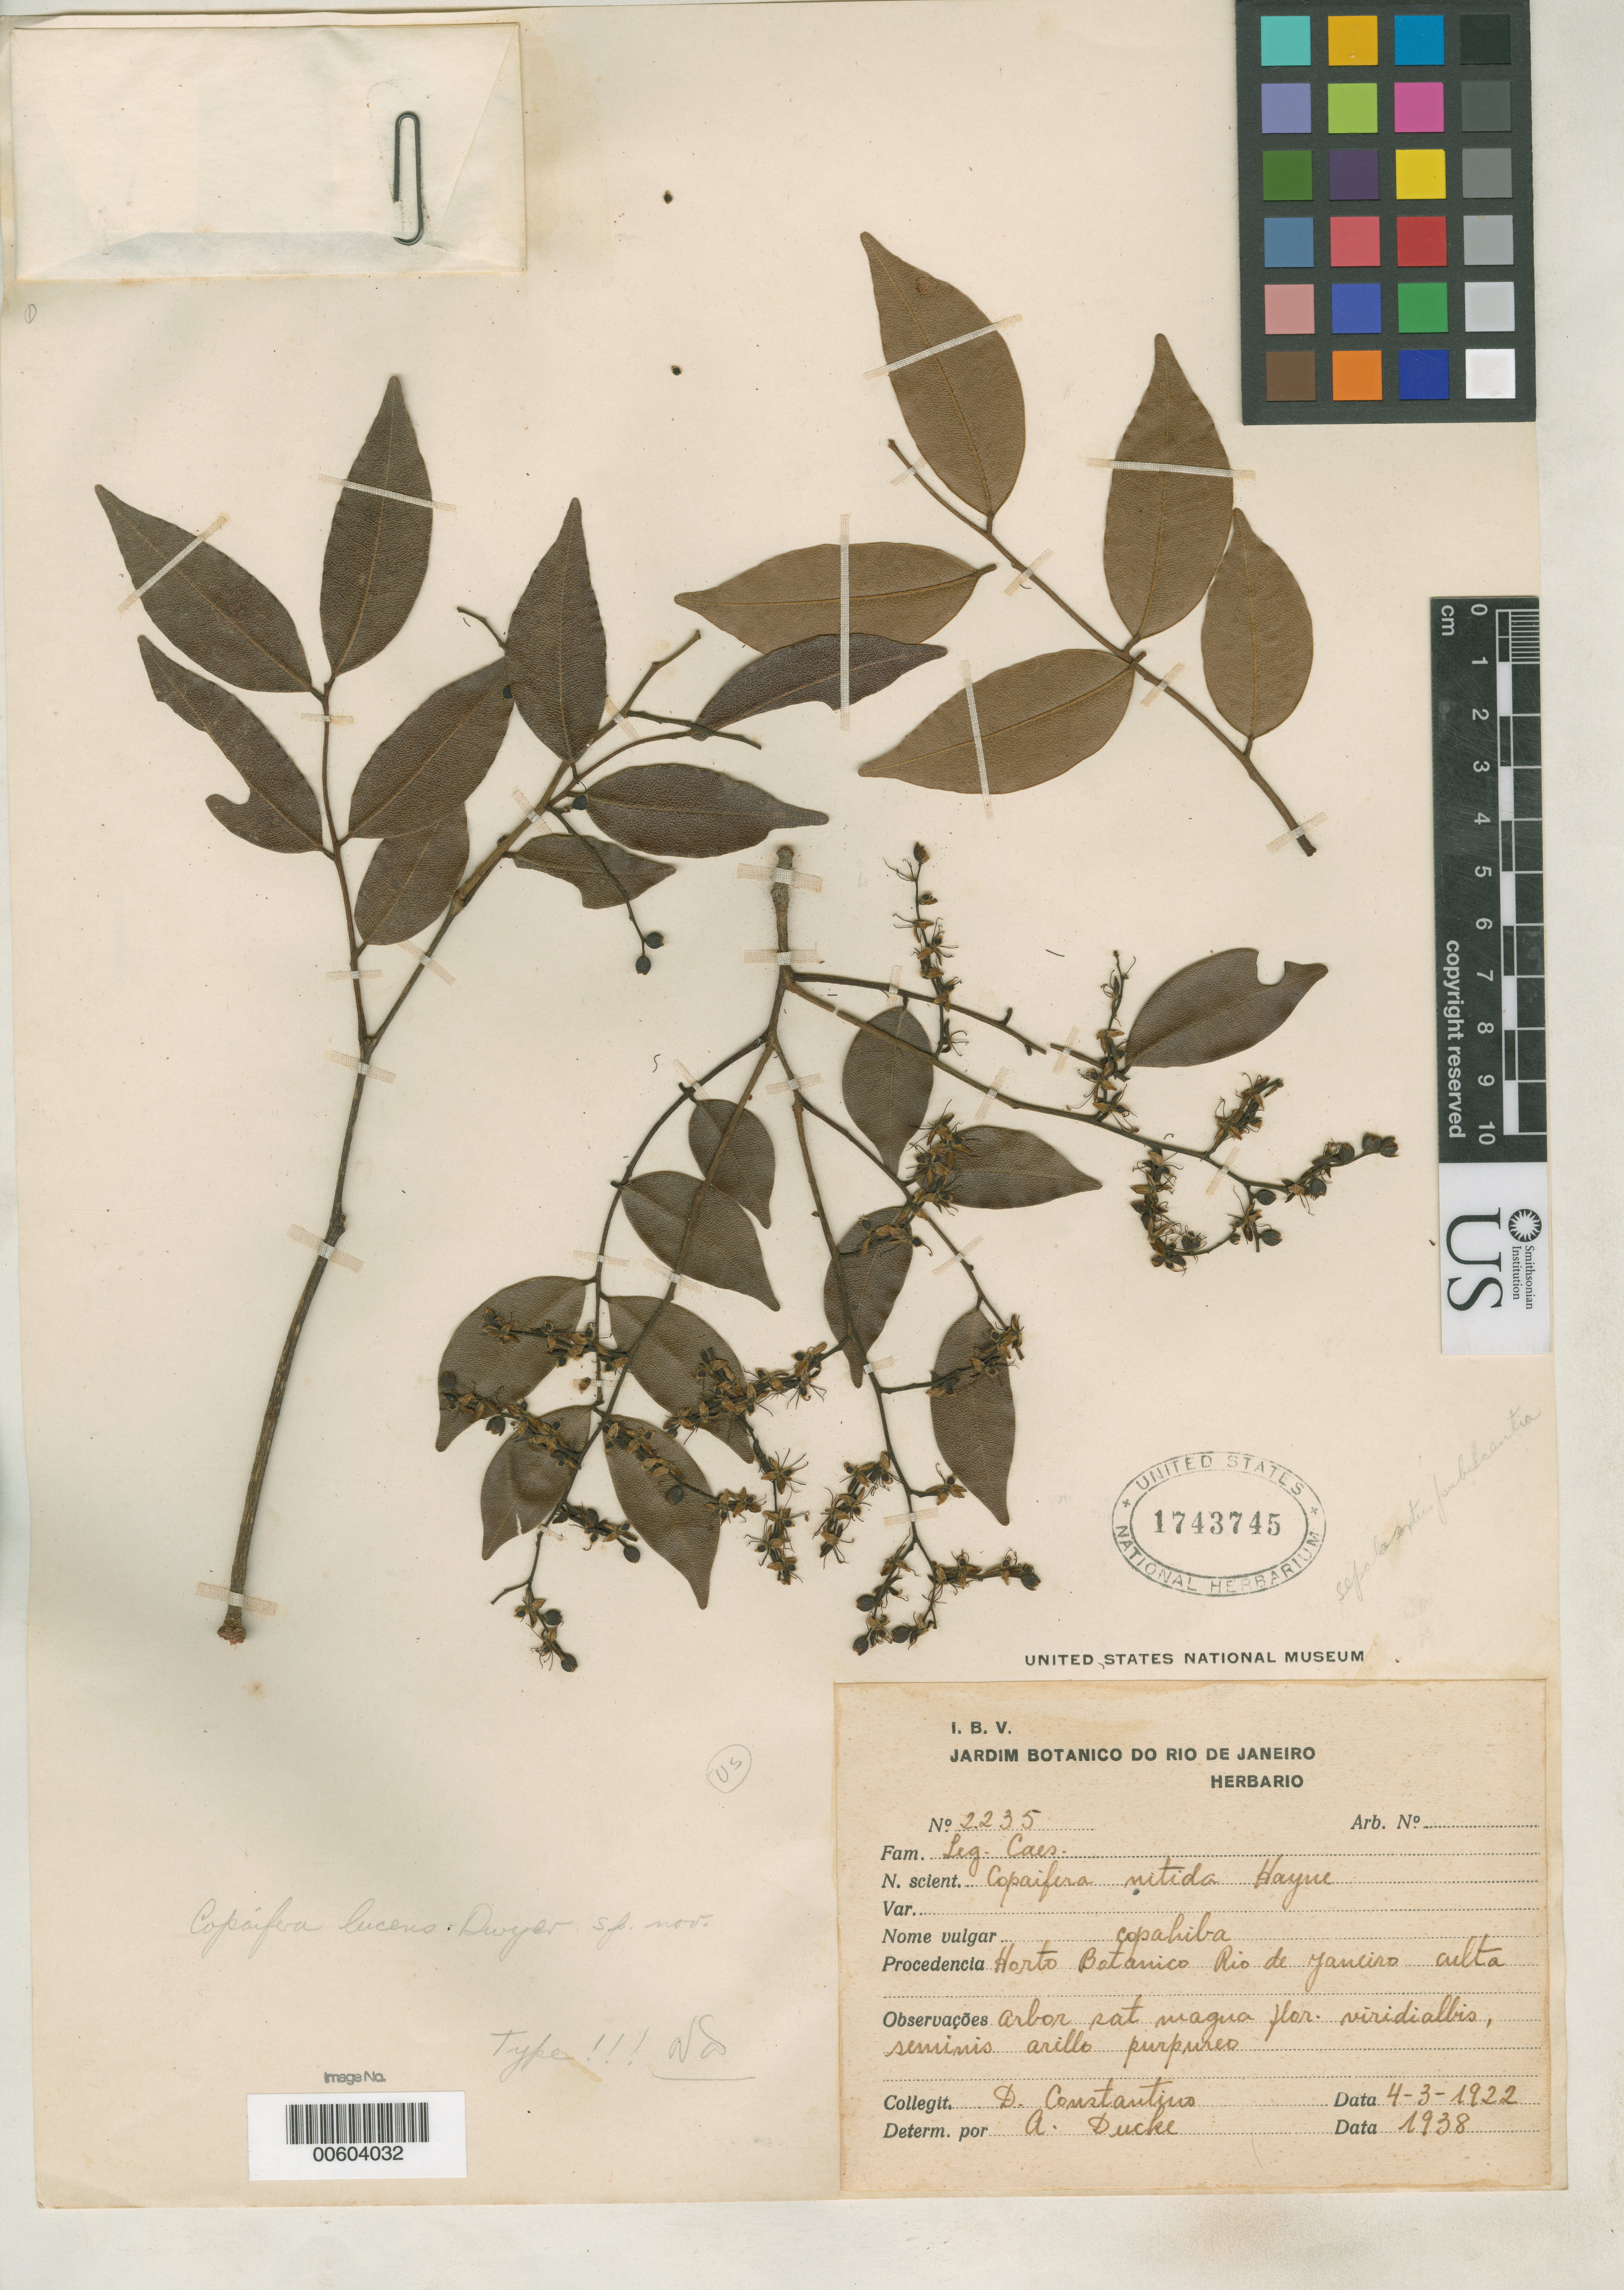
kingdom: Plantae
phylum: Tracheophyta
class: Magnoliopsida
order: Fabales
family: Fabaceae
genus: Copaifera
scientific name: Copaifera lucens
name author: Dwyer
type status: Holotype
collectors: D. Constantino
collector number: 2235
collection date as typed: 04 Mar 1922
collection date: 1922-03-04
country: Brazil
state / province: Rio de Janeiro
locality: Horto Botanico Rio de Janeiro.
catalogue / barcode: US 1743745